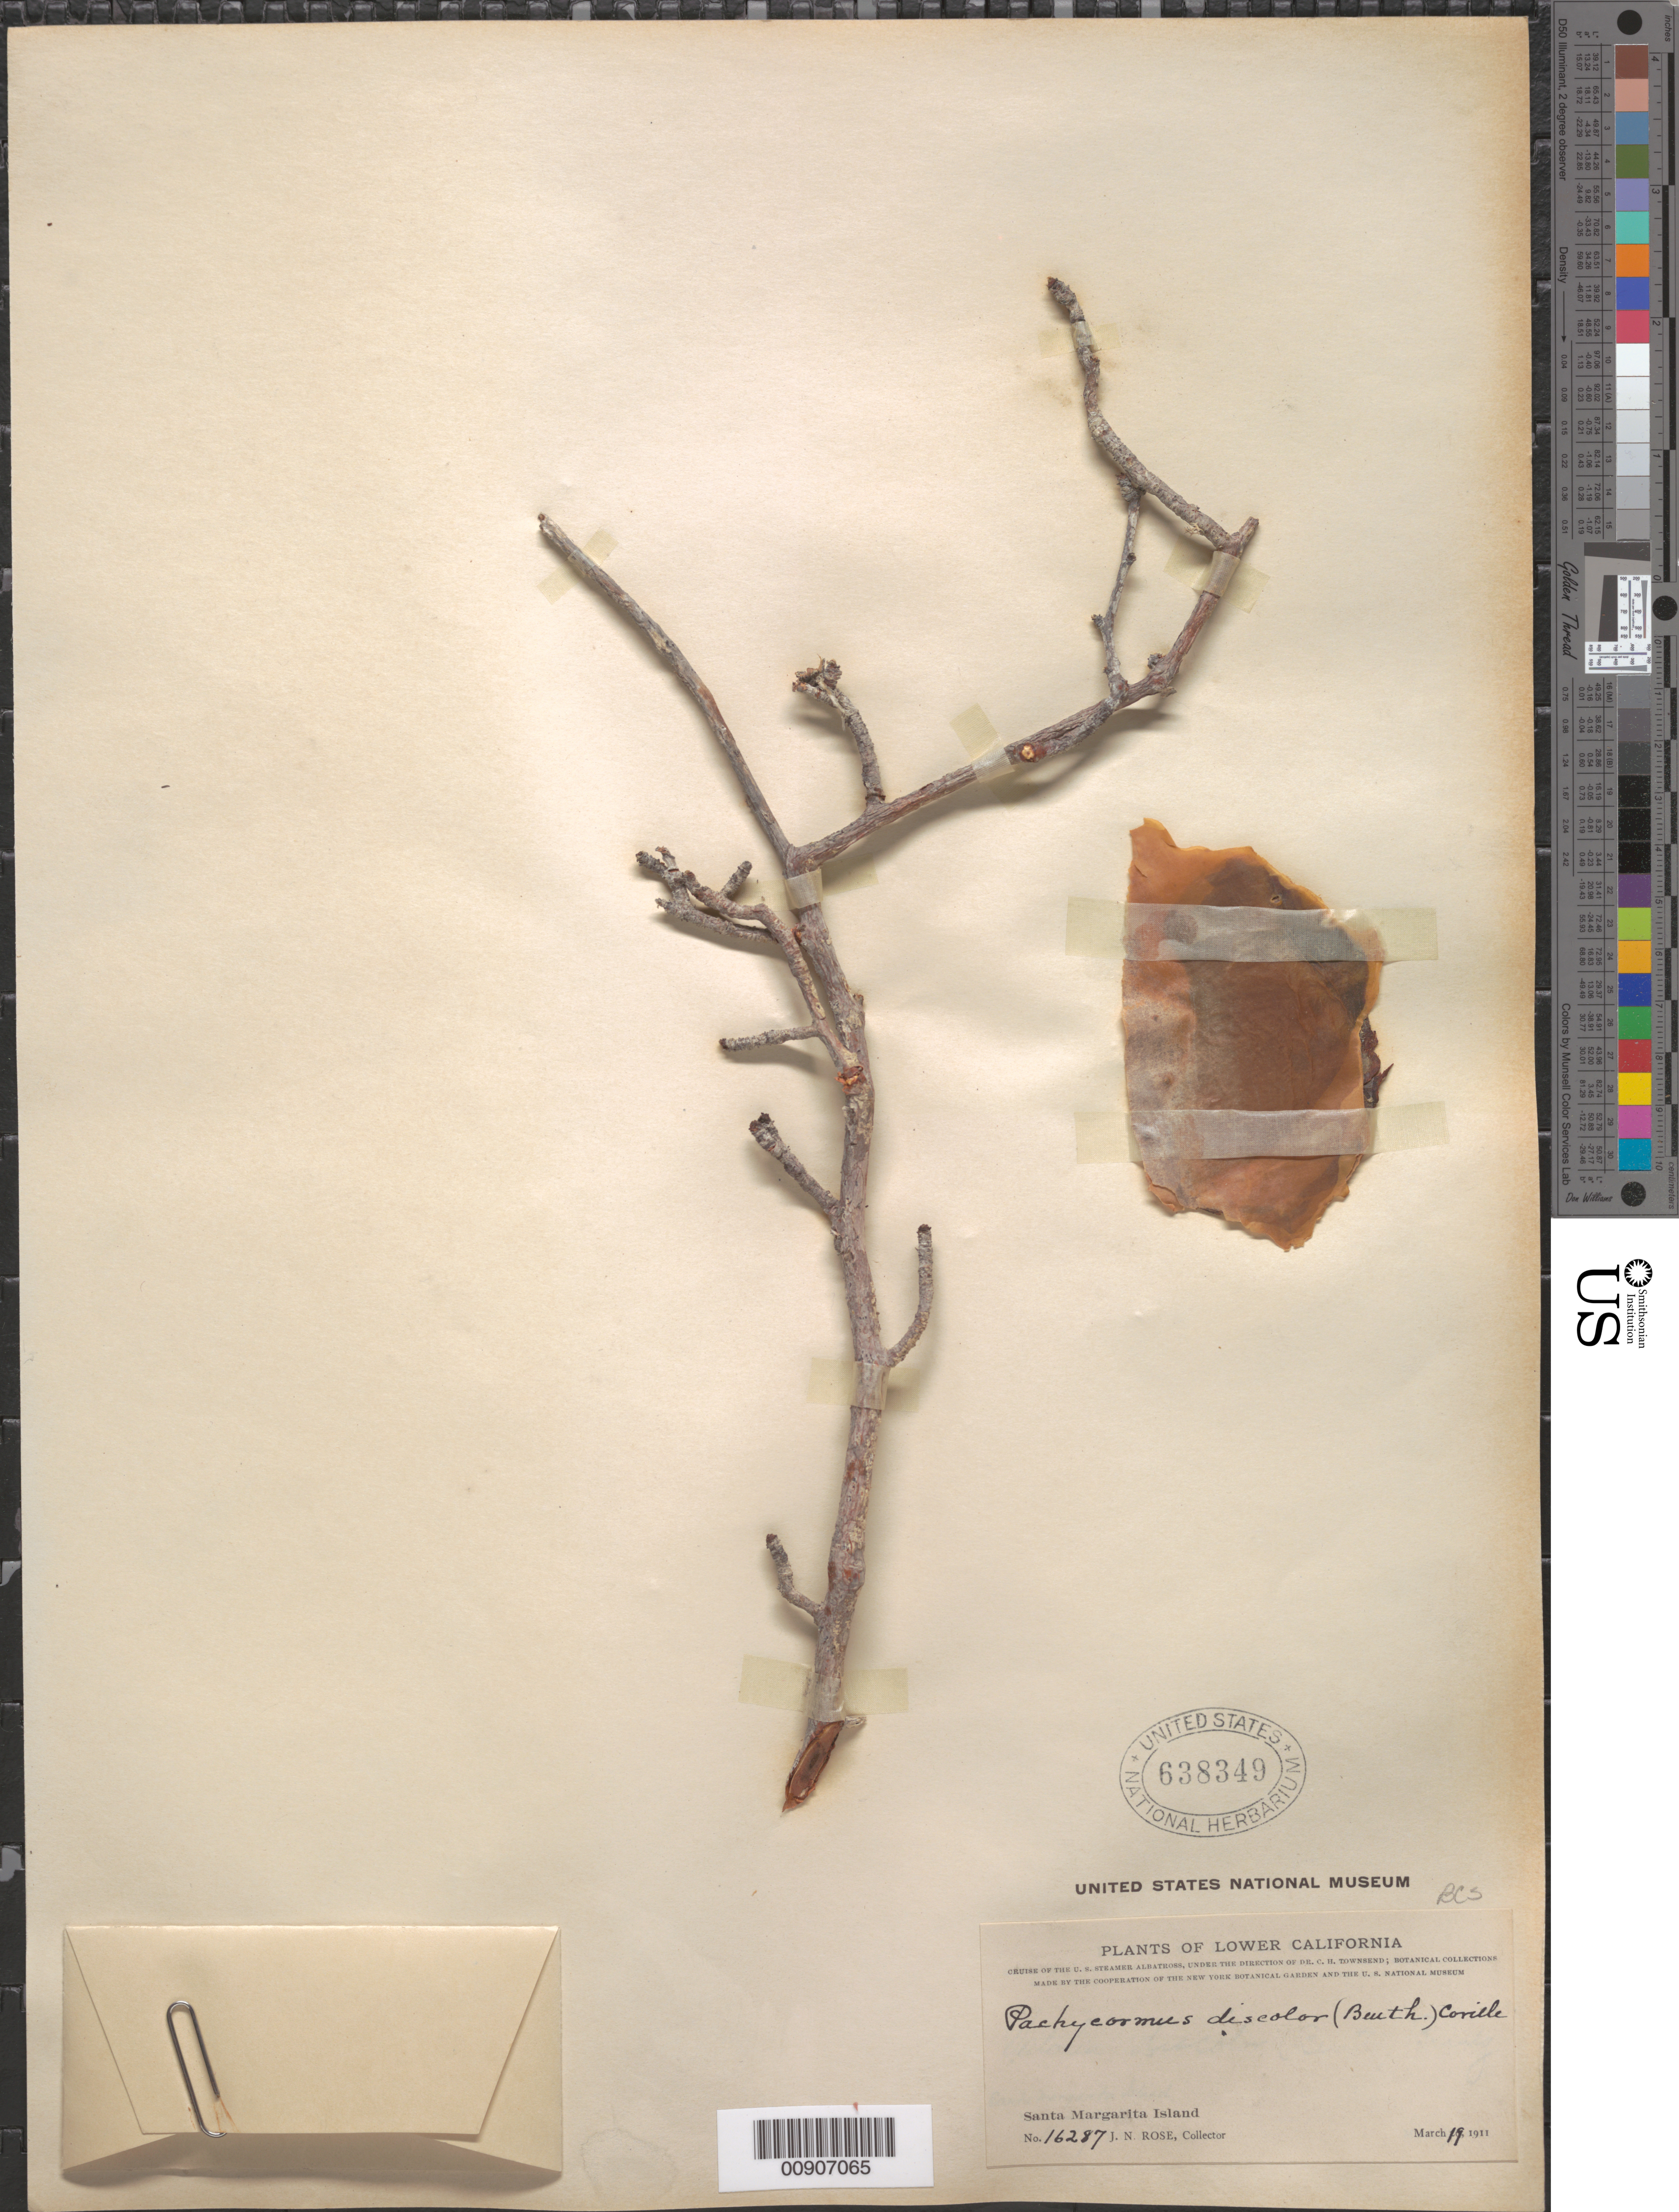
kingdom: Plantae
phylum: Tracheophyta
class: Magnoliopsida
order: Sapindales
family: Anacardiaceae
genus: Pachycormus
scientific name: Pachycormus discolor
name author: (Benth.) Coville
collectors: J. N. Rose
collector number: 16287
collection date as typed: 19 Mar 1911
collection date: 1911-03-19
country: Mexico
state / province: Baja California Sur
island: Santa Margarita I.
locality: Santa Margarita Island.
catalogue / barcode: US 638349